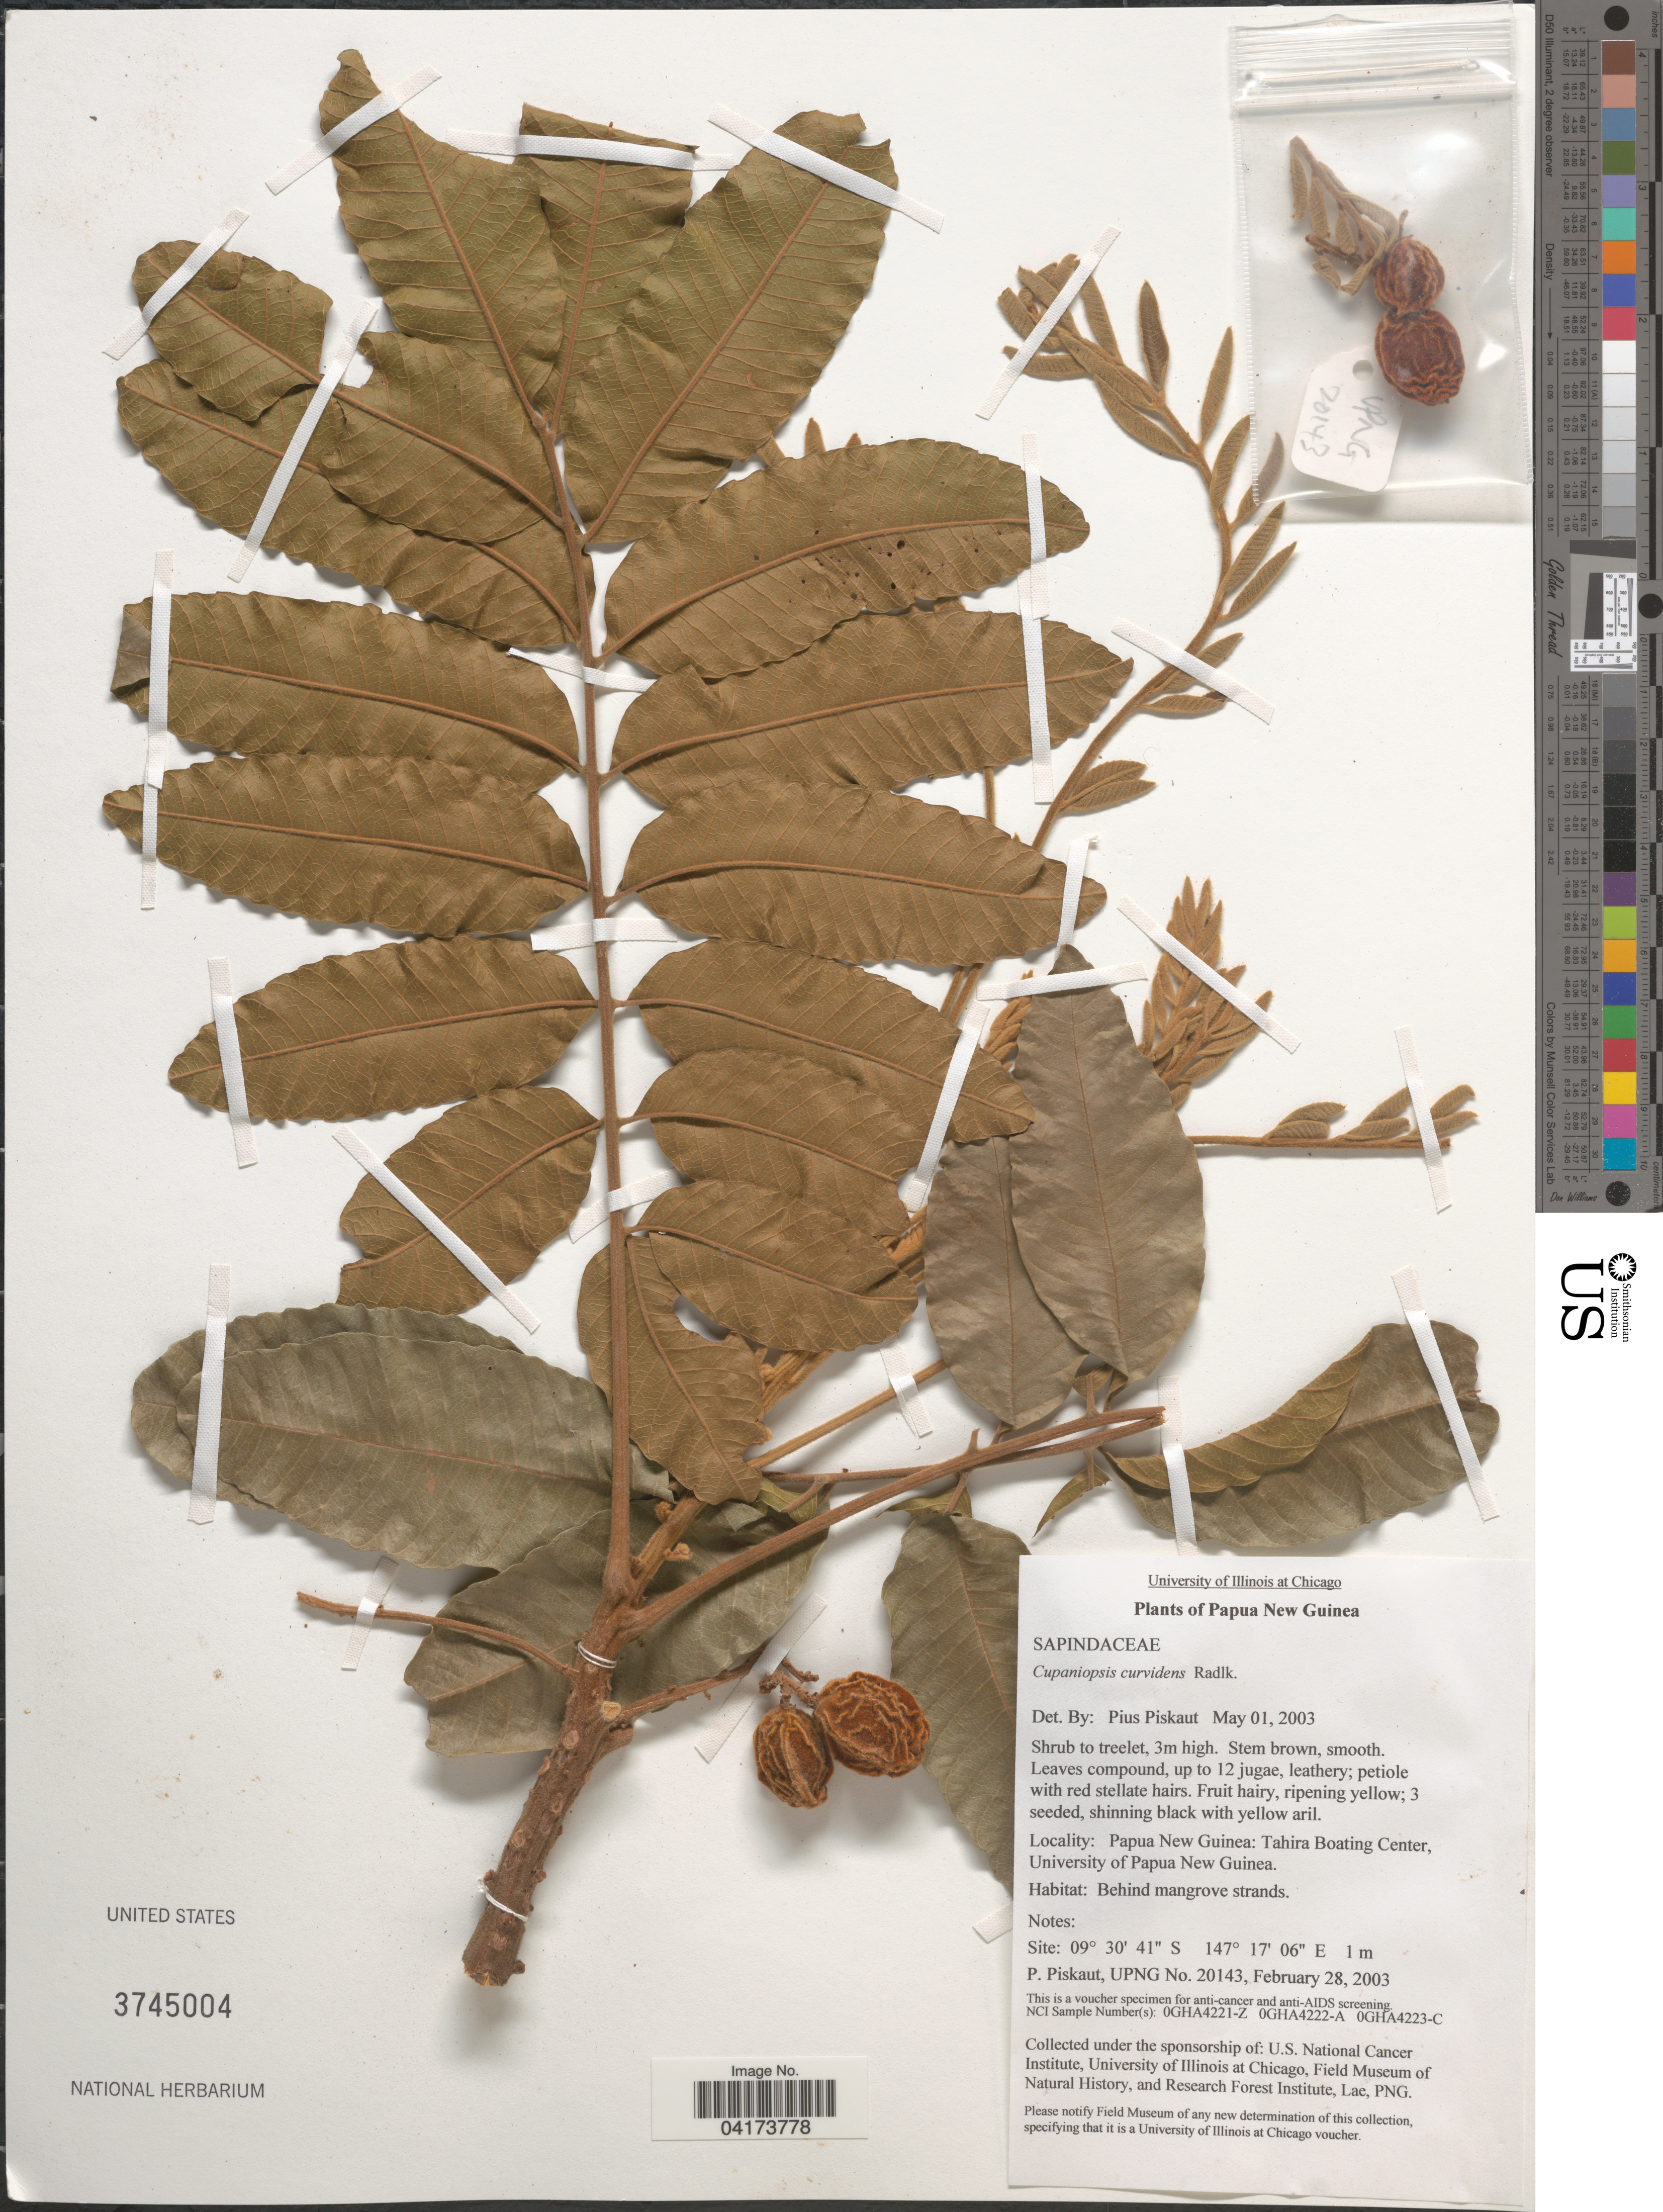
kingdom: Plantae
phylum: Tracheophyta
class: Magnoliopsida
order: Sapindales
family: Sapindaceae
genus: Cupaniopsis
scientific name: Cupaniopsis curvidens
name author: Radlk.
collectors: P. Piskaut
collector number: UPNG20143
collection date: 2003-02-28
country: Papua New Guinea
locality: Tahira Boating Center, University of Papua New Guinea.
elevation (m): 1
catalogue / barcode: US 3745004